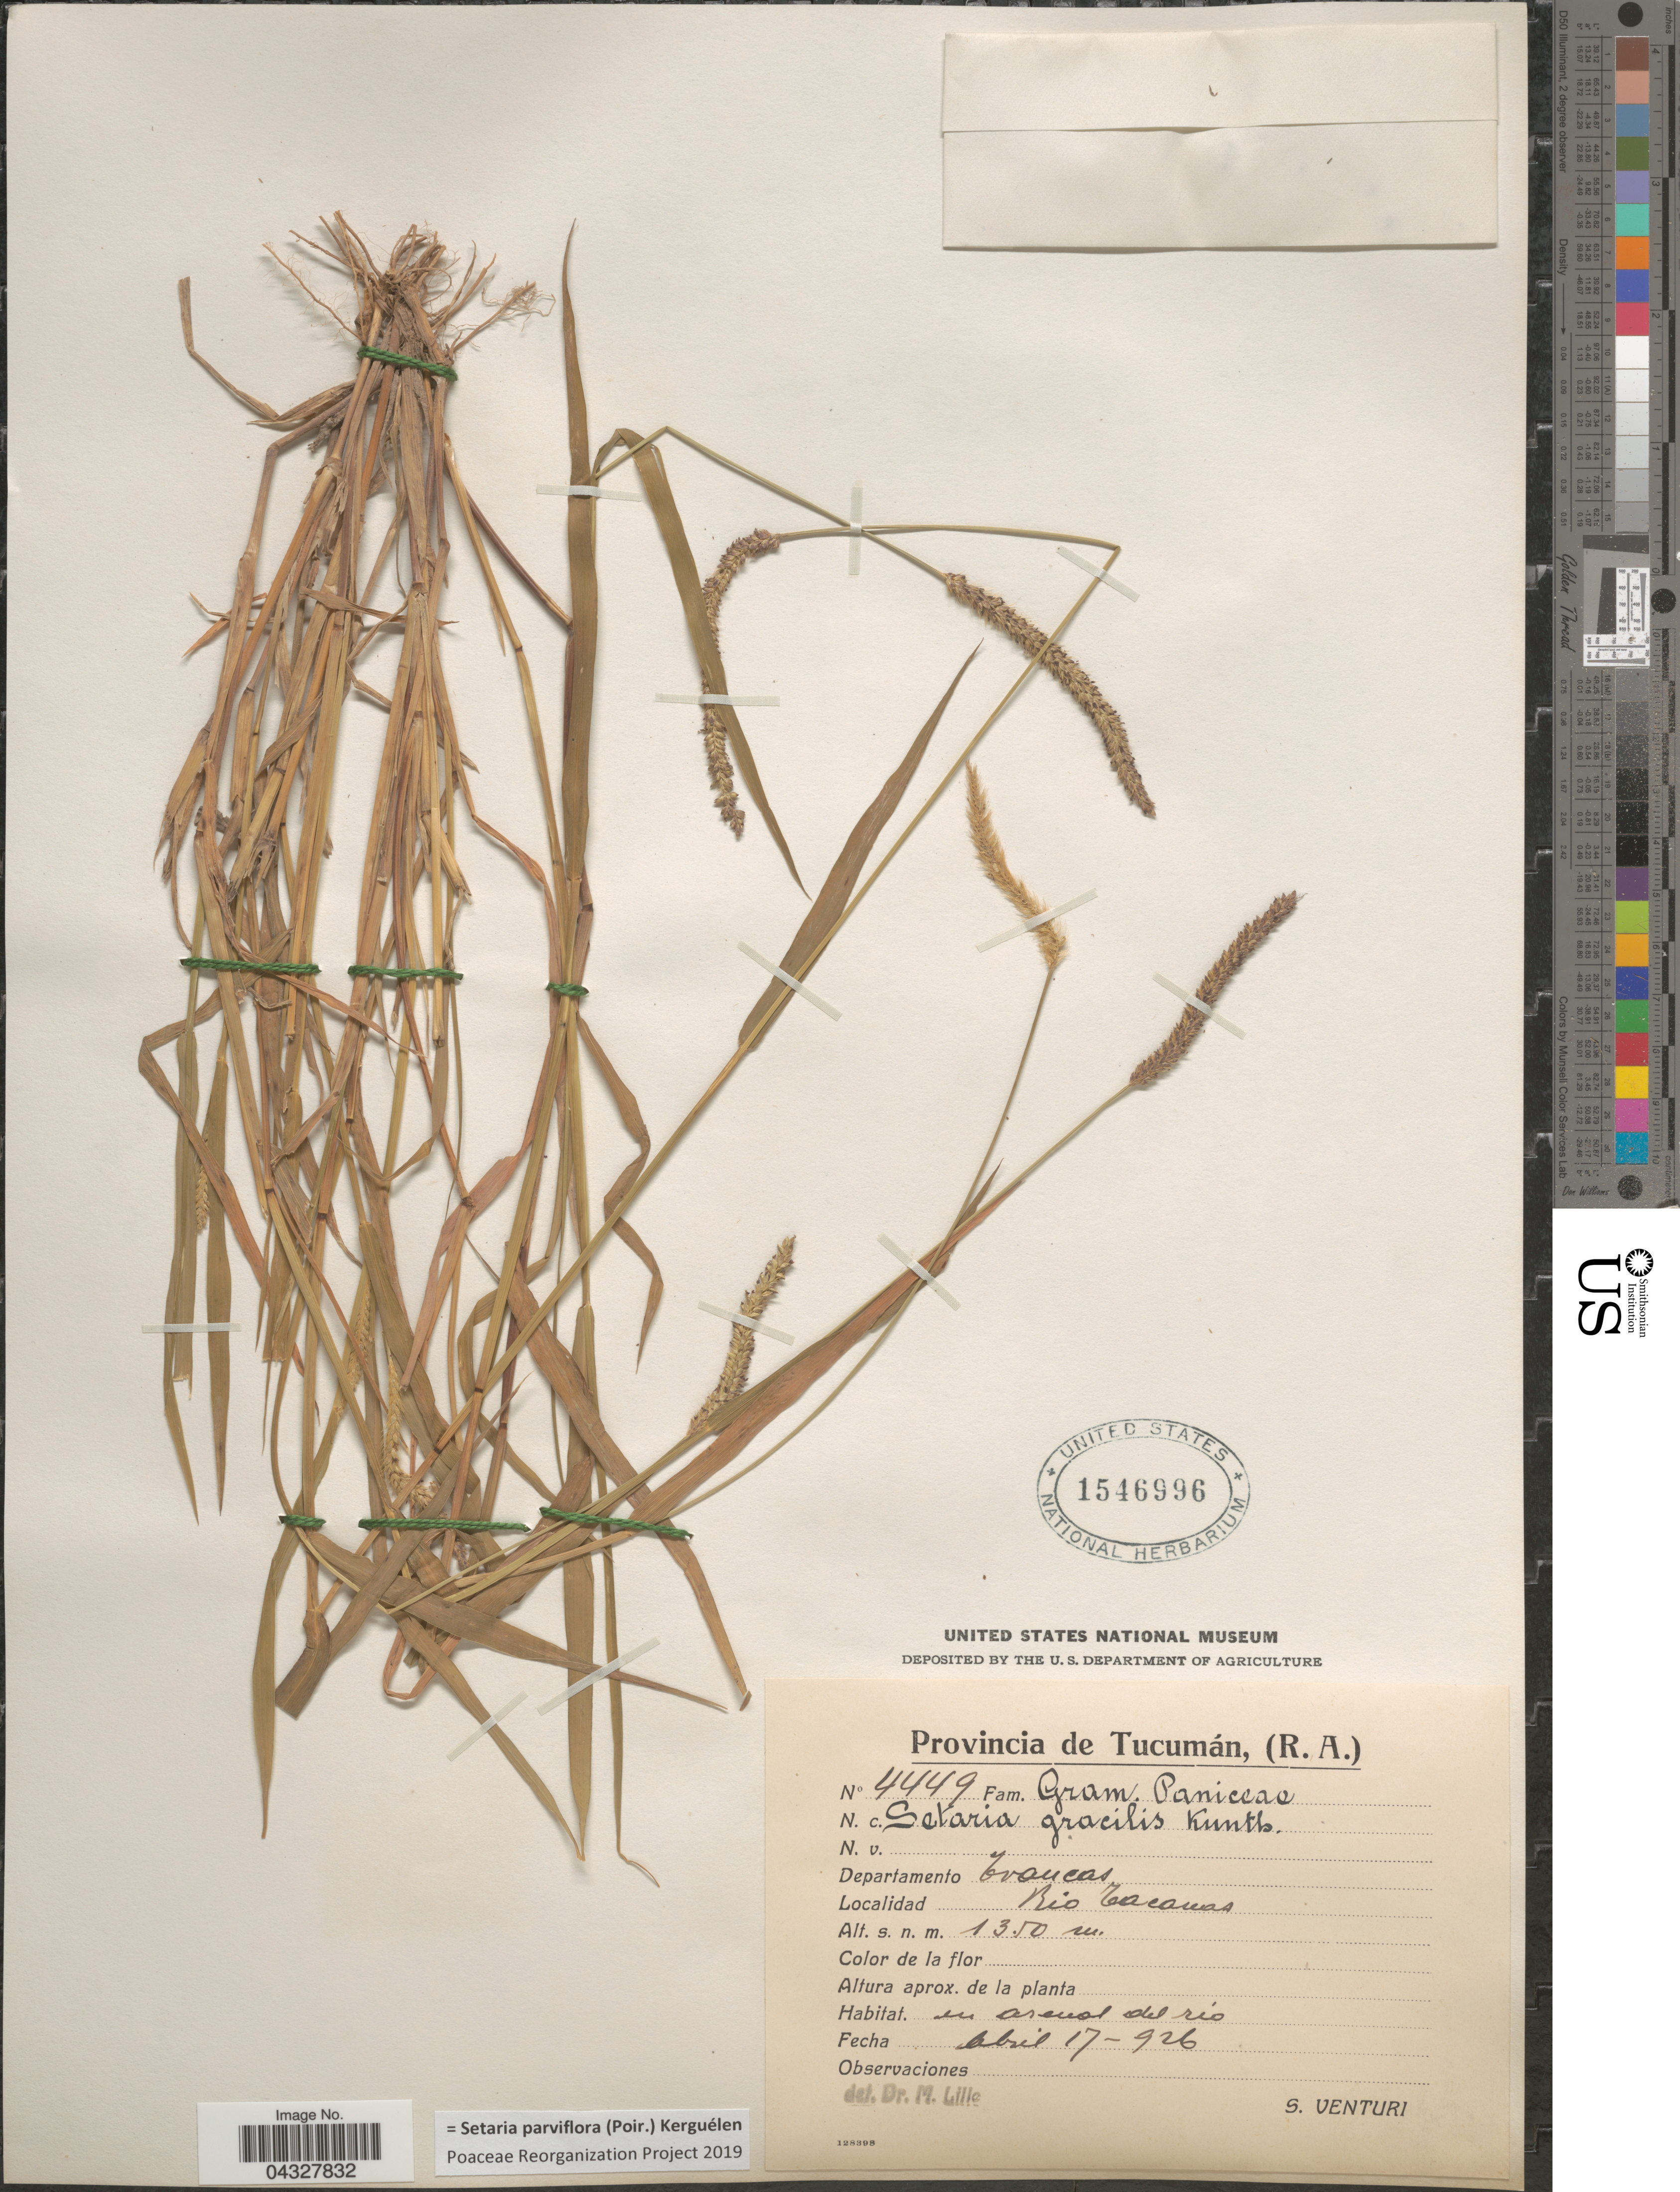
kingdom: Plantae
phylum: Tracheophyta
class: Liliopsida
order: Poales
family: Poaceae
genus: Setaria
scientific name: Setaria parviflora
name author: (Poir.) Kerguélen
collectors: S. Venturi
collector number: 4449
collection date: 1926-04-17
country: Argentina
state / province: Tucuman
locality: Departamento Trancas. Rio Tacanas.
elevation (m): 1350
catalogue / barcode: US 1546996